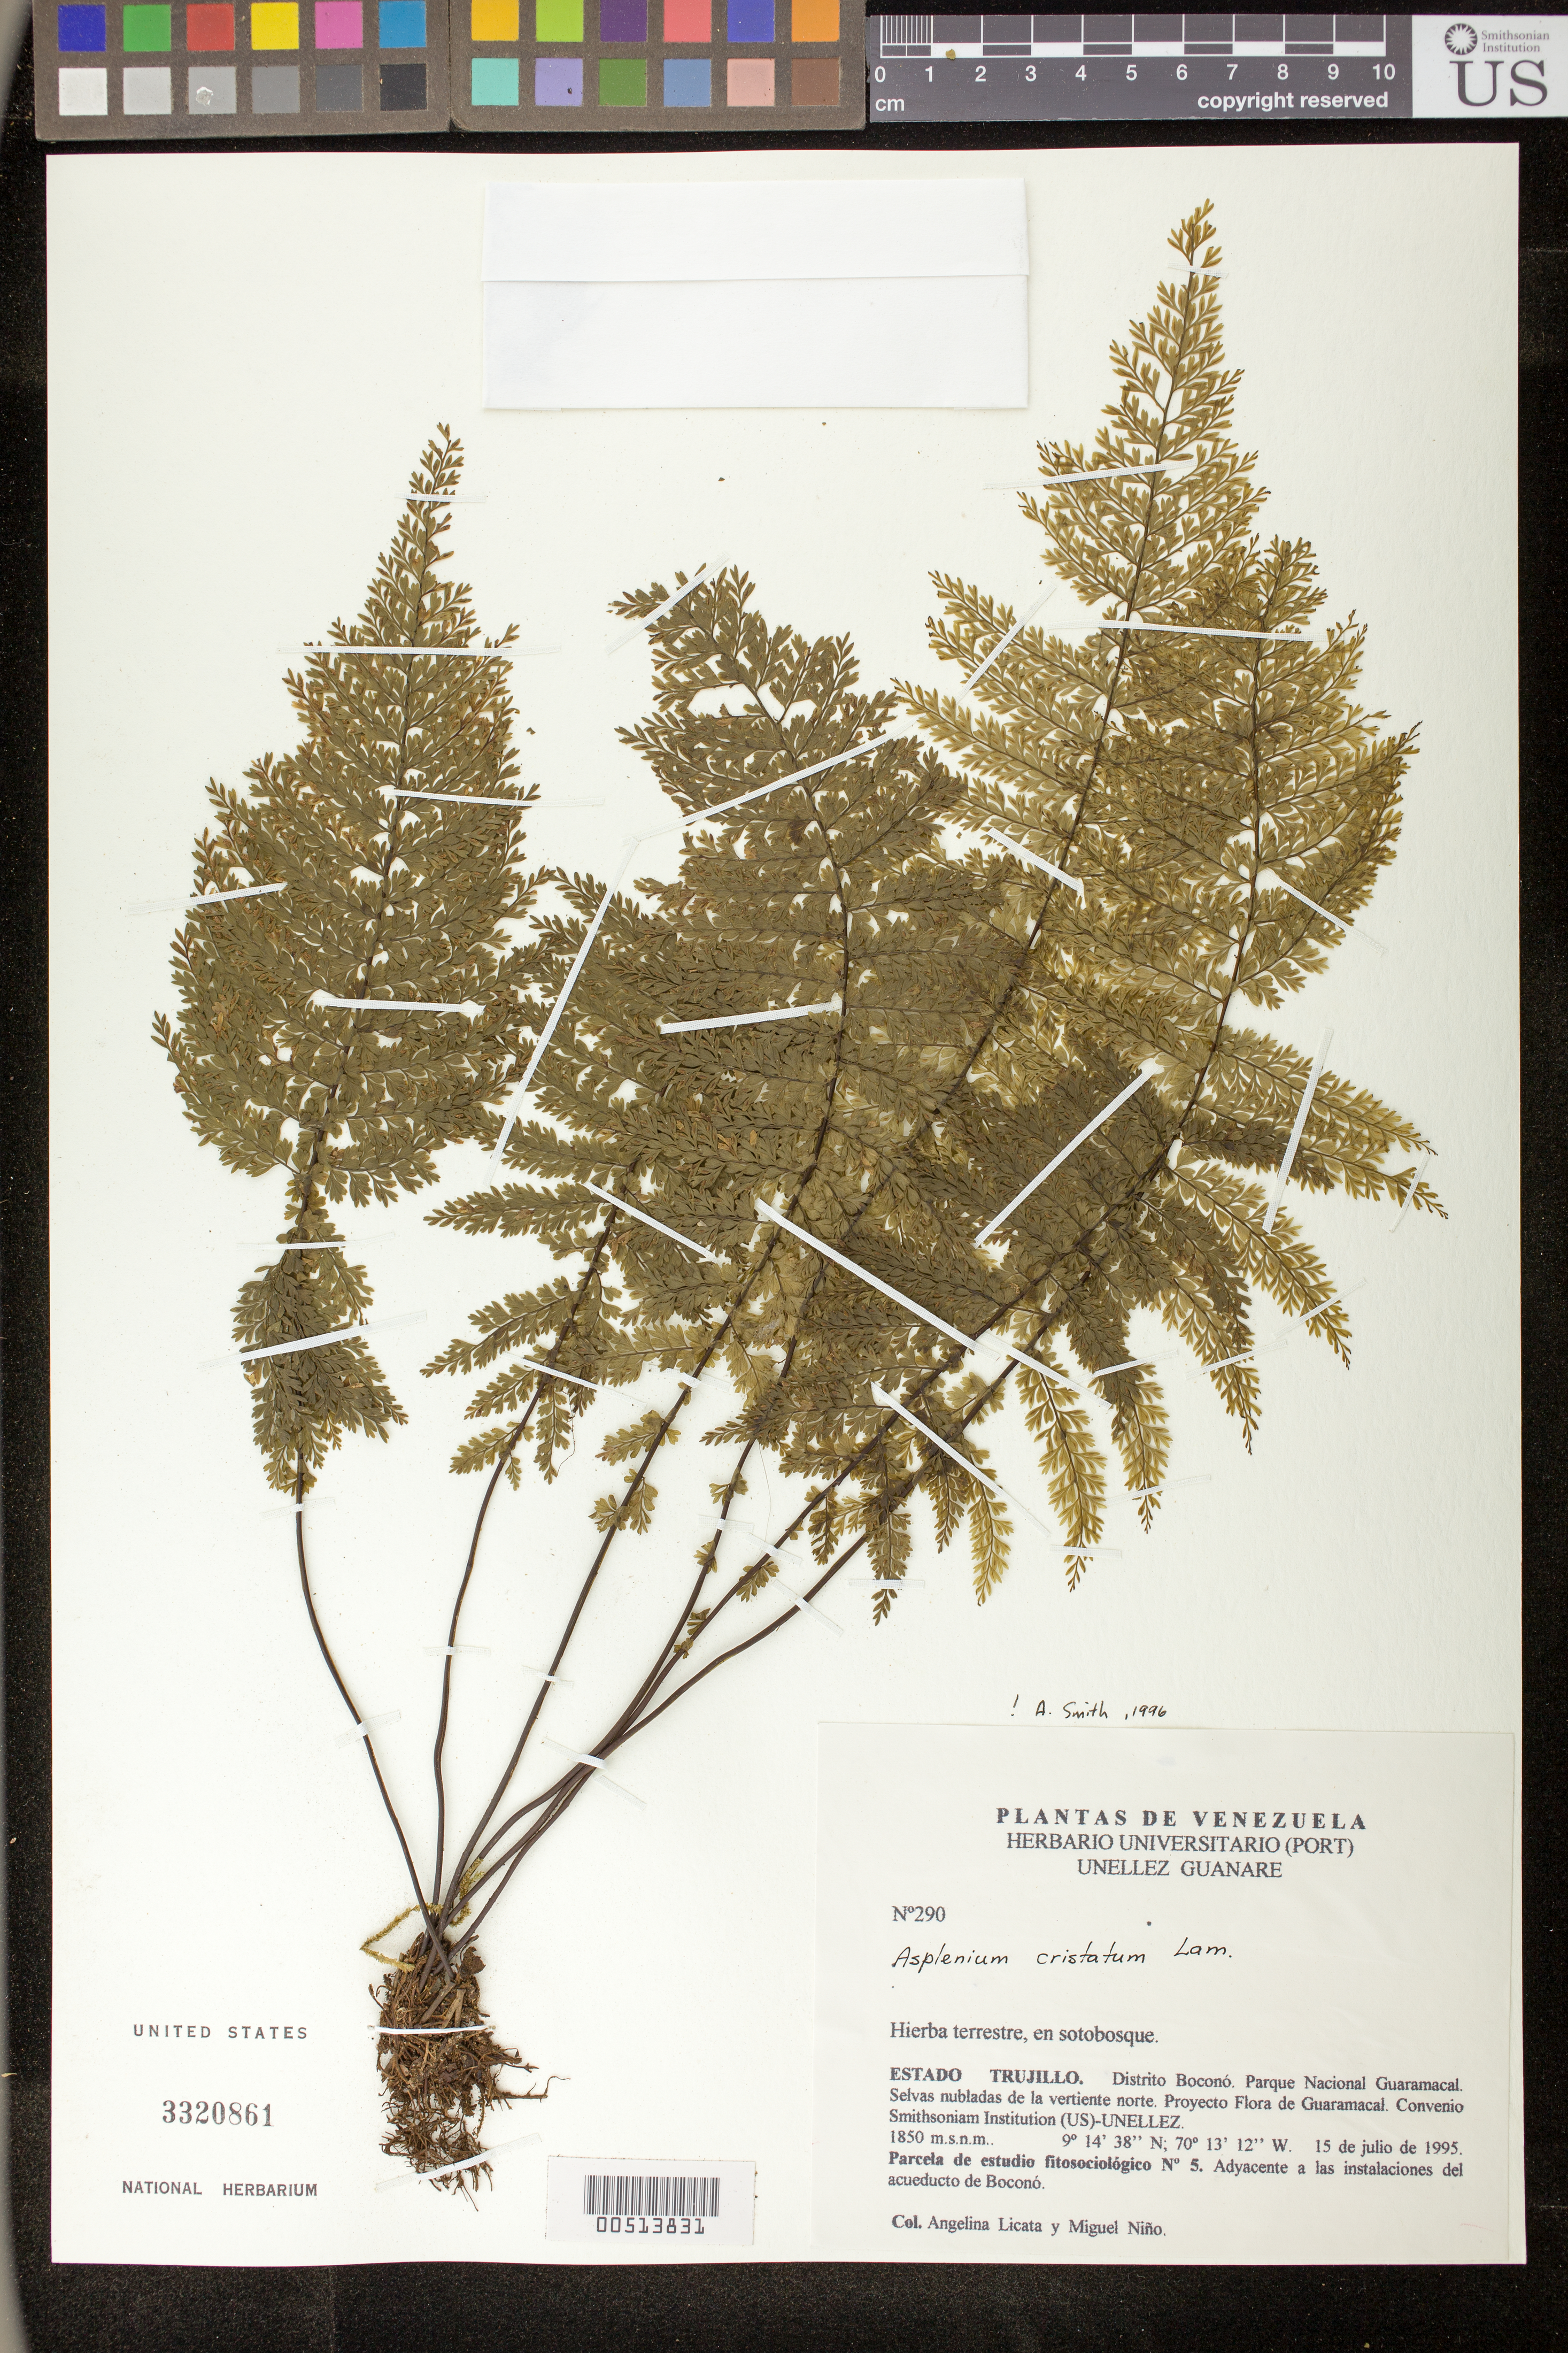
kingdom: Plantae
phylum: Tracheophyta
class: Polypodiopsida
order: Polypodiales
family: Aspleniaceae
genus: Asplenium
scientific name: Asplenium cristatum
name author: Lam.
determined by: Smith, A.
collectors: A. Licata & S. M. Niño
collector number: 290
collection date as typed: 15 Jul 1995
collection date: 1995-07-15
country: Venezuela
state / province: Trujillo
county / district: Boconó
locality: Parque Nacional Guaramacal, vertiente N, adyacente a las instalaciones del acueducto de Boconó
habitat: Selvas nubladas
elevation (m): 1850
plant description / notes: PORT, US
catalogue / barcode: US 3320861